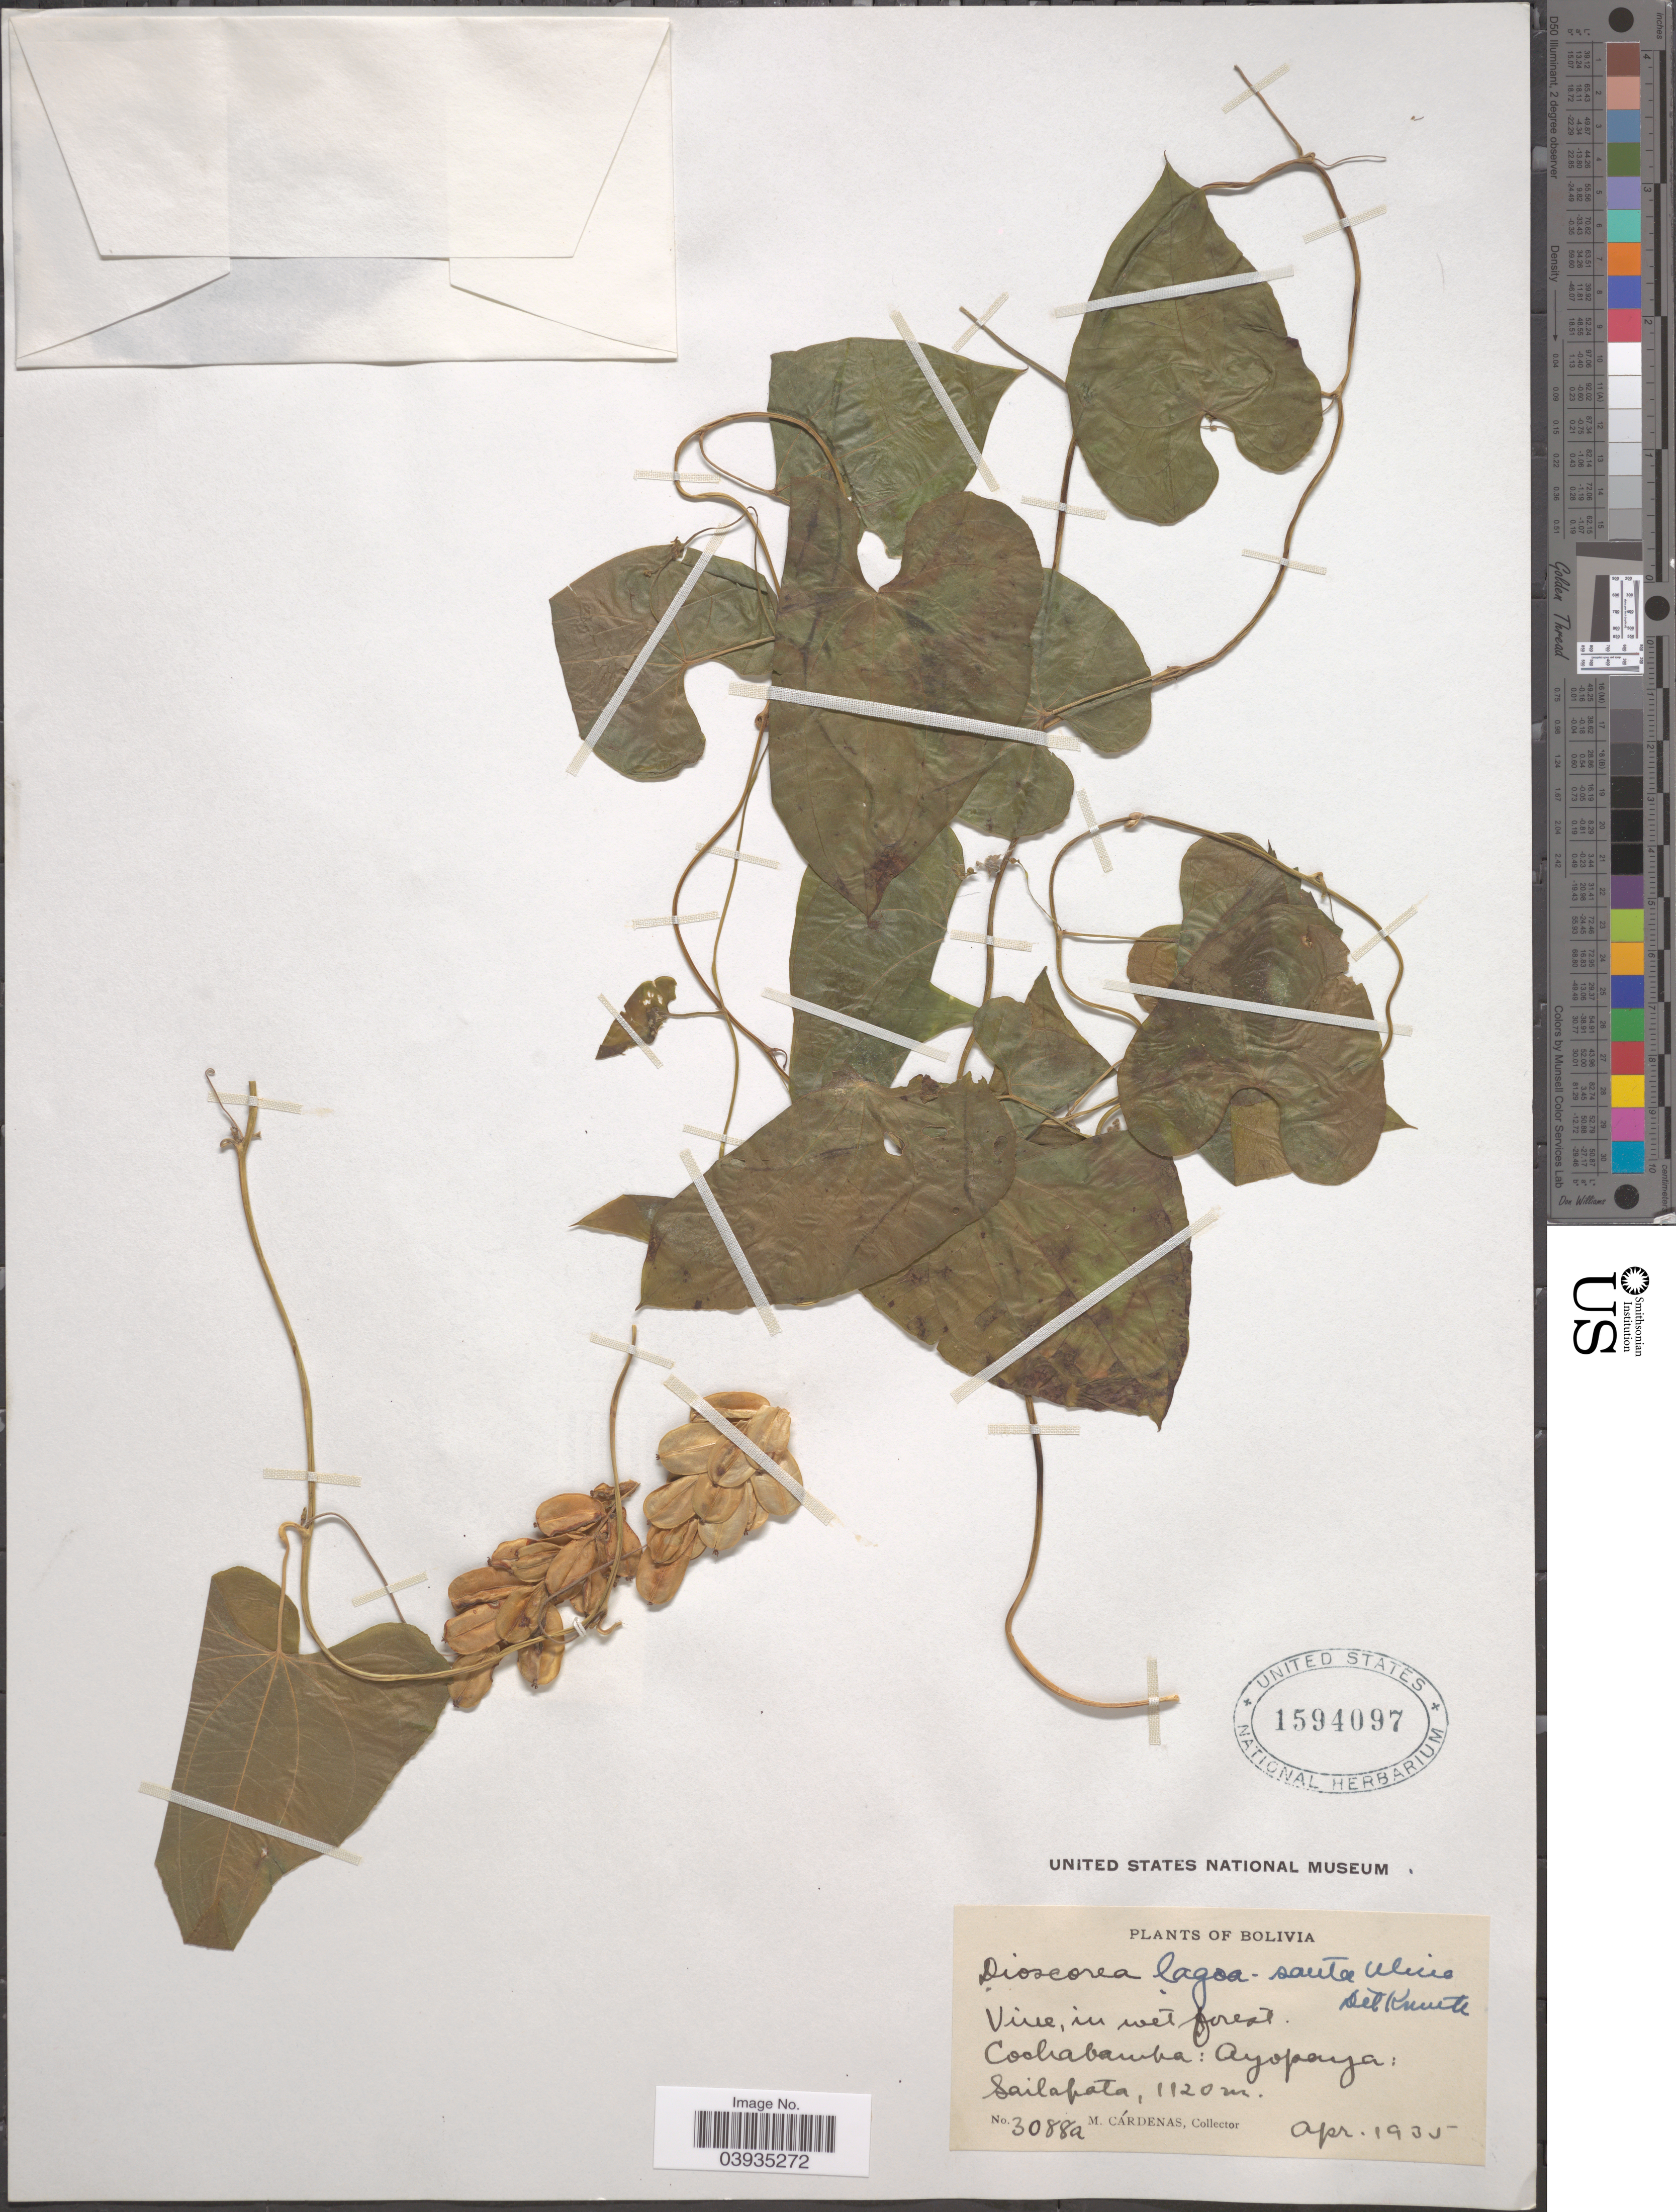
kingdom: Plantae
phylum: Tracheophyta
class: Liliopsida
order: Dioscoreales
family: Dioscoreaceae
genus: Dioscorea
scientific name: Dioscorea monadelphoides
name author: J.F. Macbr.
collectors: M. Cárdenas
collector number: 3088a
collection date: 1935-04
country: Bolivia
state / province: Cochabamba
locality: Ayopaya: Sallapata.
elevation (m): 1120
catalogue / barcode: US 1594097